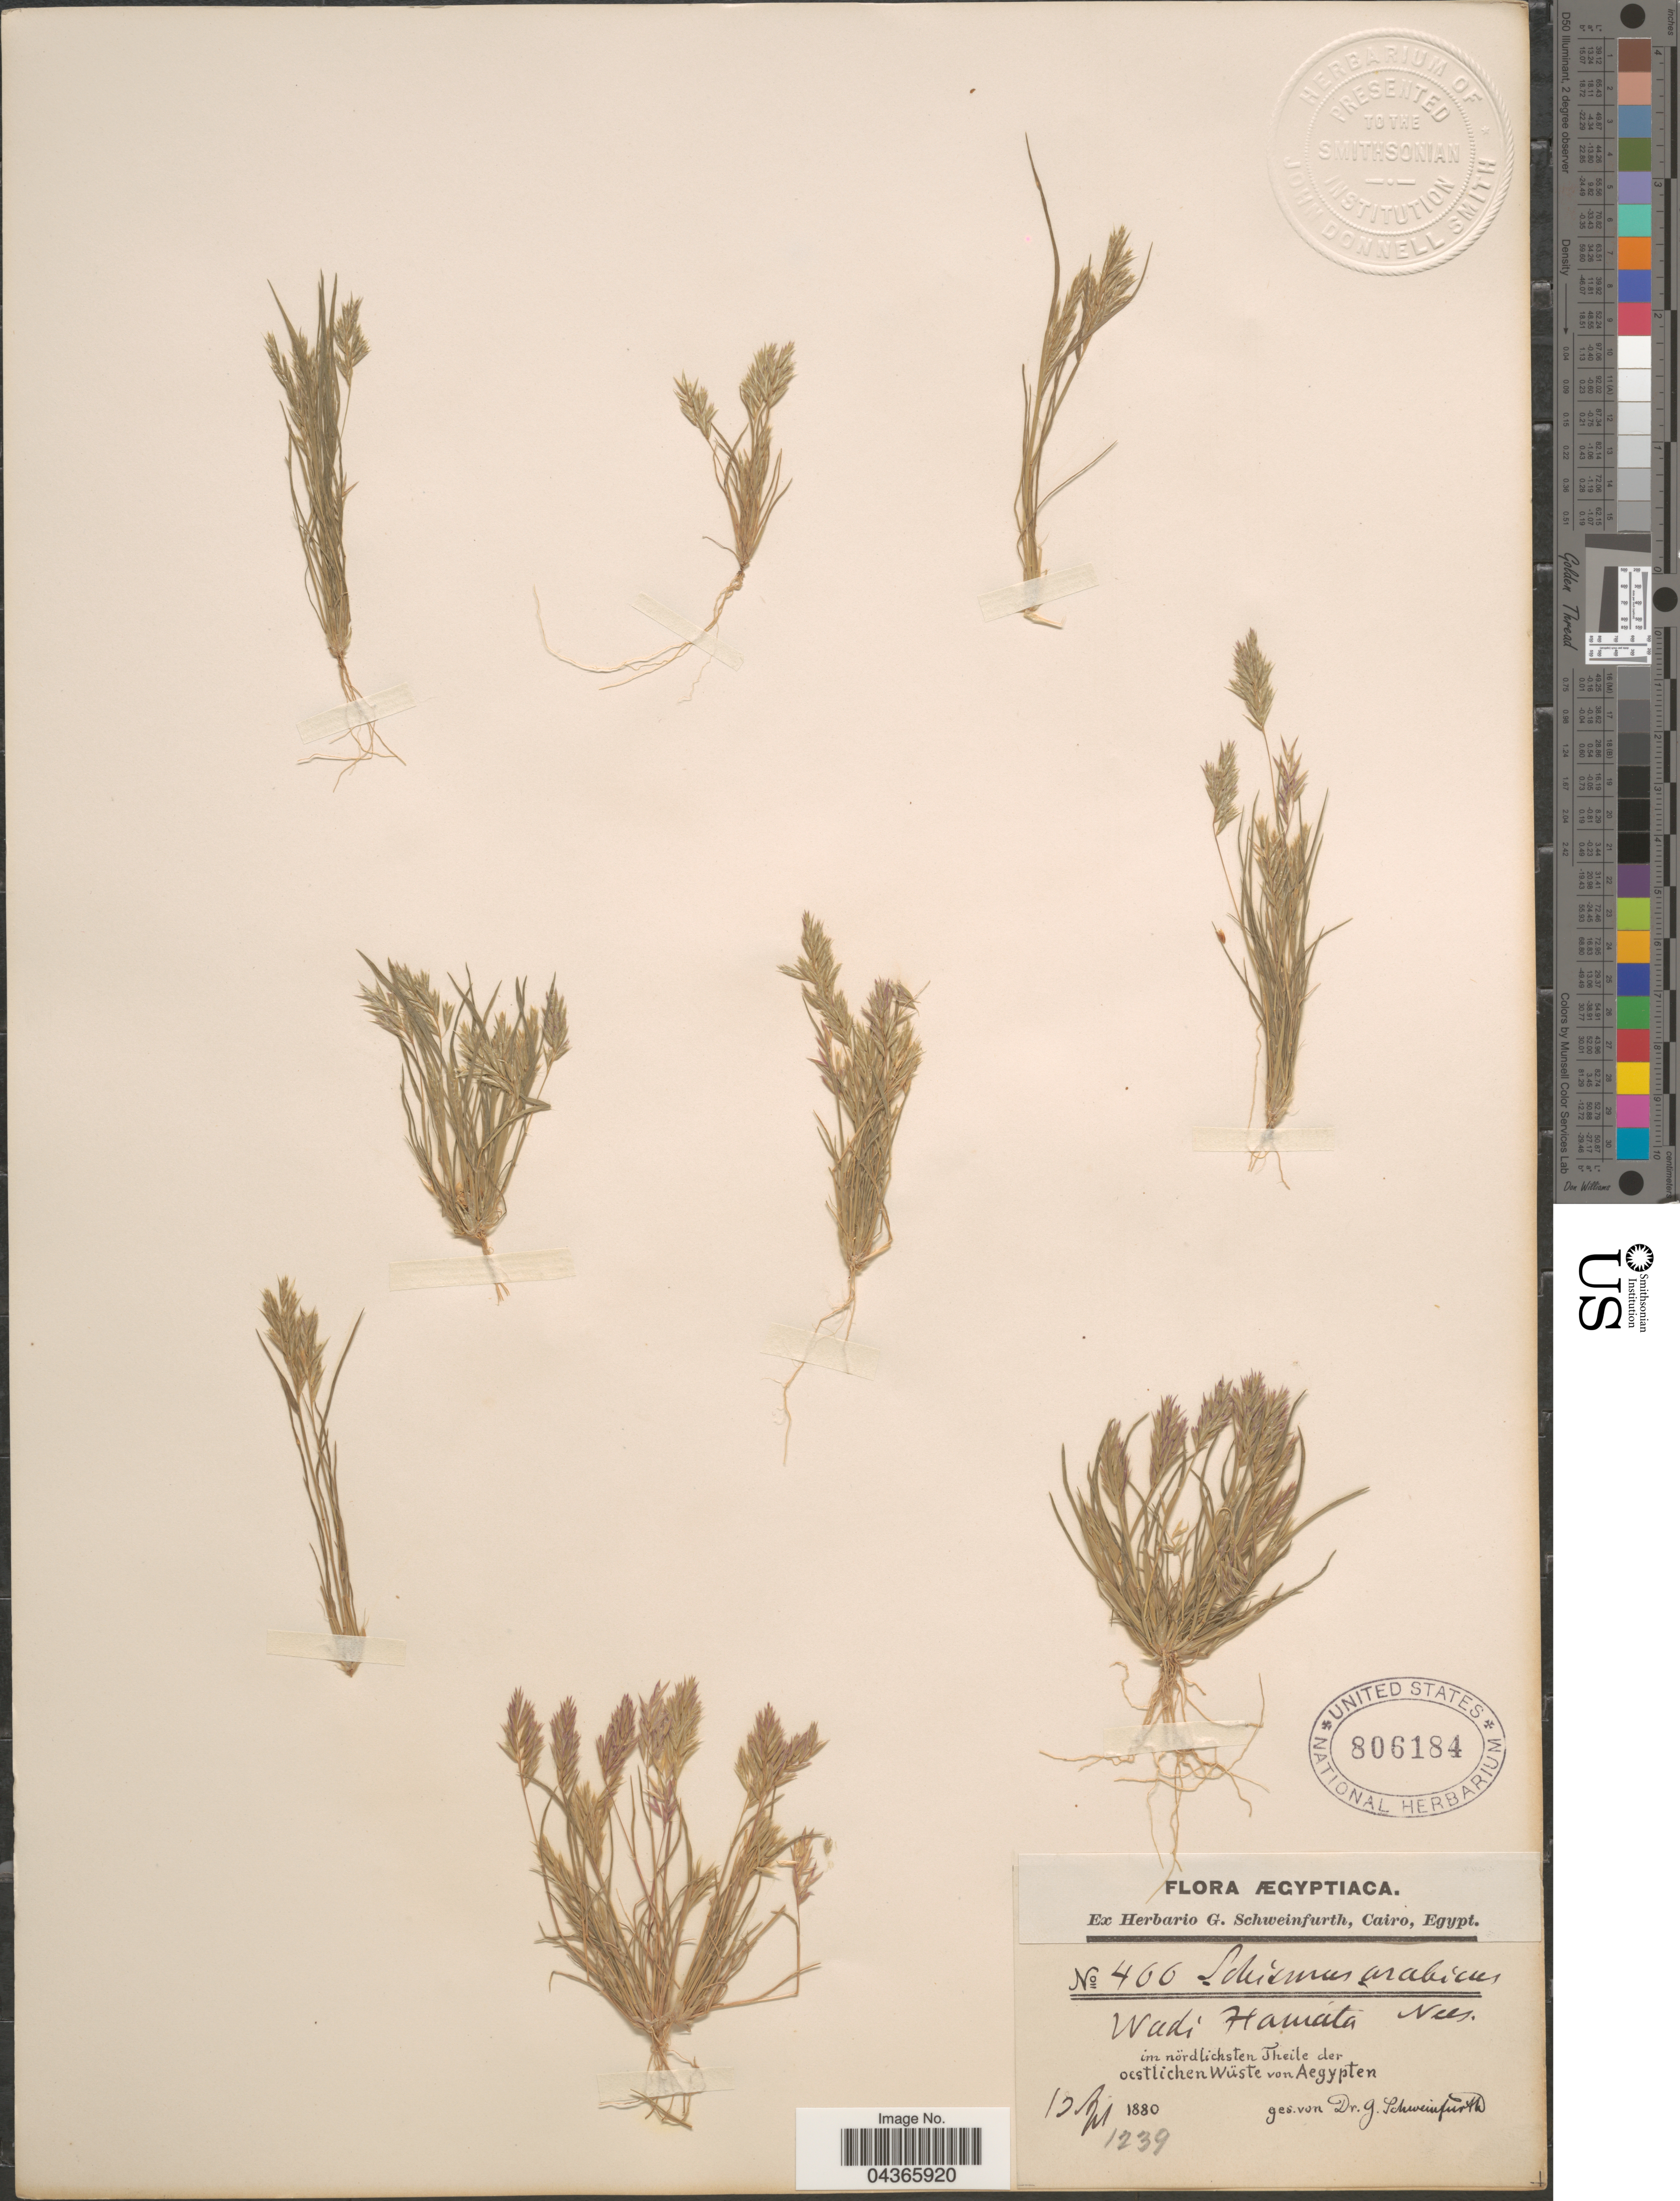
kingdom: Plantae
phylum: Tracheophyta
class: Liliopsida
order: Poales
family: Poaceae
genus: Schismus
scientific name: Schismus arabicus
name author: Nees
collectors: G. A. Schweinfurth (herbarium)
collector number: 466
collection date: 1880-04-13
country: Egypt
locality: Wadi Hamala. Im nördlichsten Theile der oestlichen Wüste von Aegypten.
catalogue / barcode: US 806184